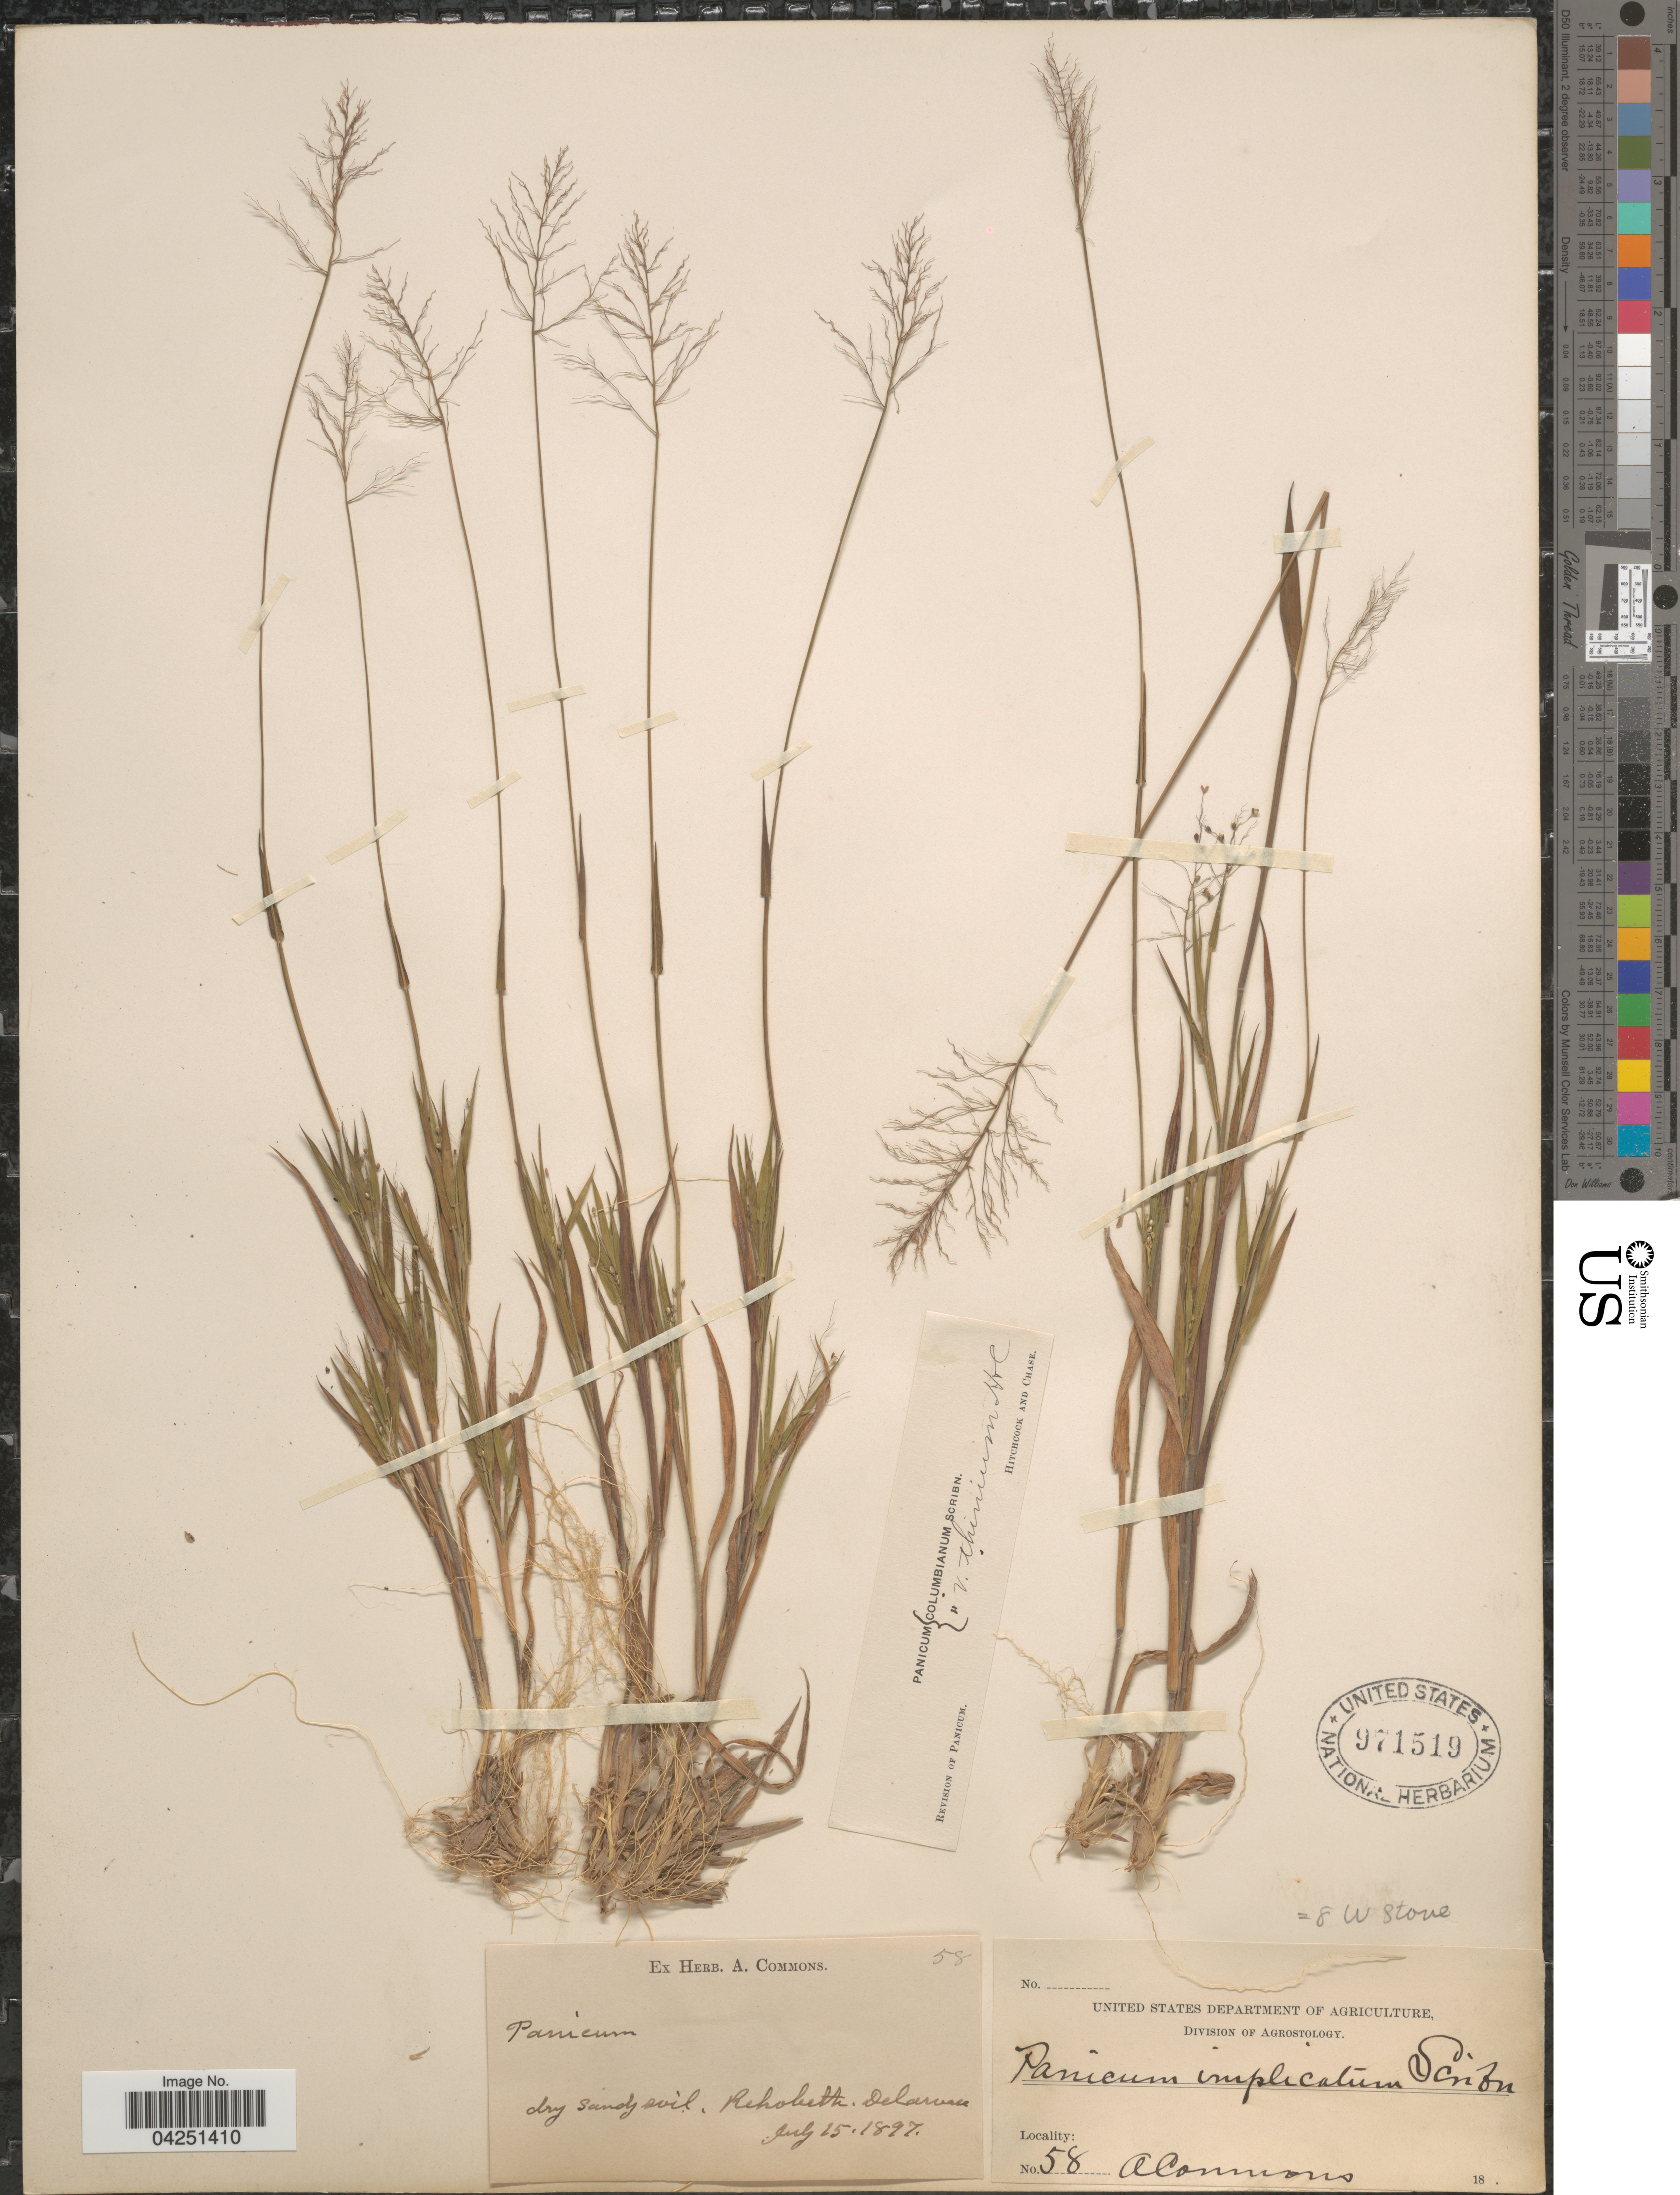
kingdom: Plantae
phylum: Tracheophyta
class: Liliopsida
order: Poales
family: Poaceae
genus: Dichanthelium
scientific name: Dichanthelium acuminatum var. acuminatum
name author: (Sw.) Gould & C.A. Clark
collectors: A. Commons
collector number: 58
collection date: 1897-07-25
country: United States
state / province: Delaware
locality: Dry sandy soil, Rehoboth.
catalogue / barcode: US 971519